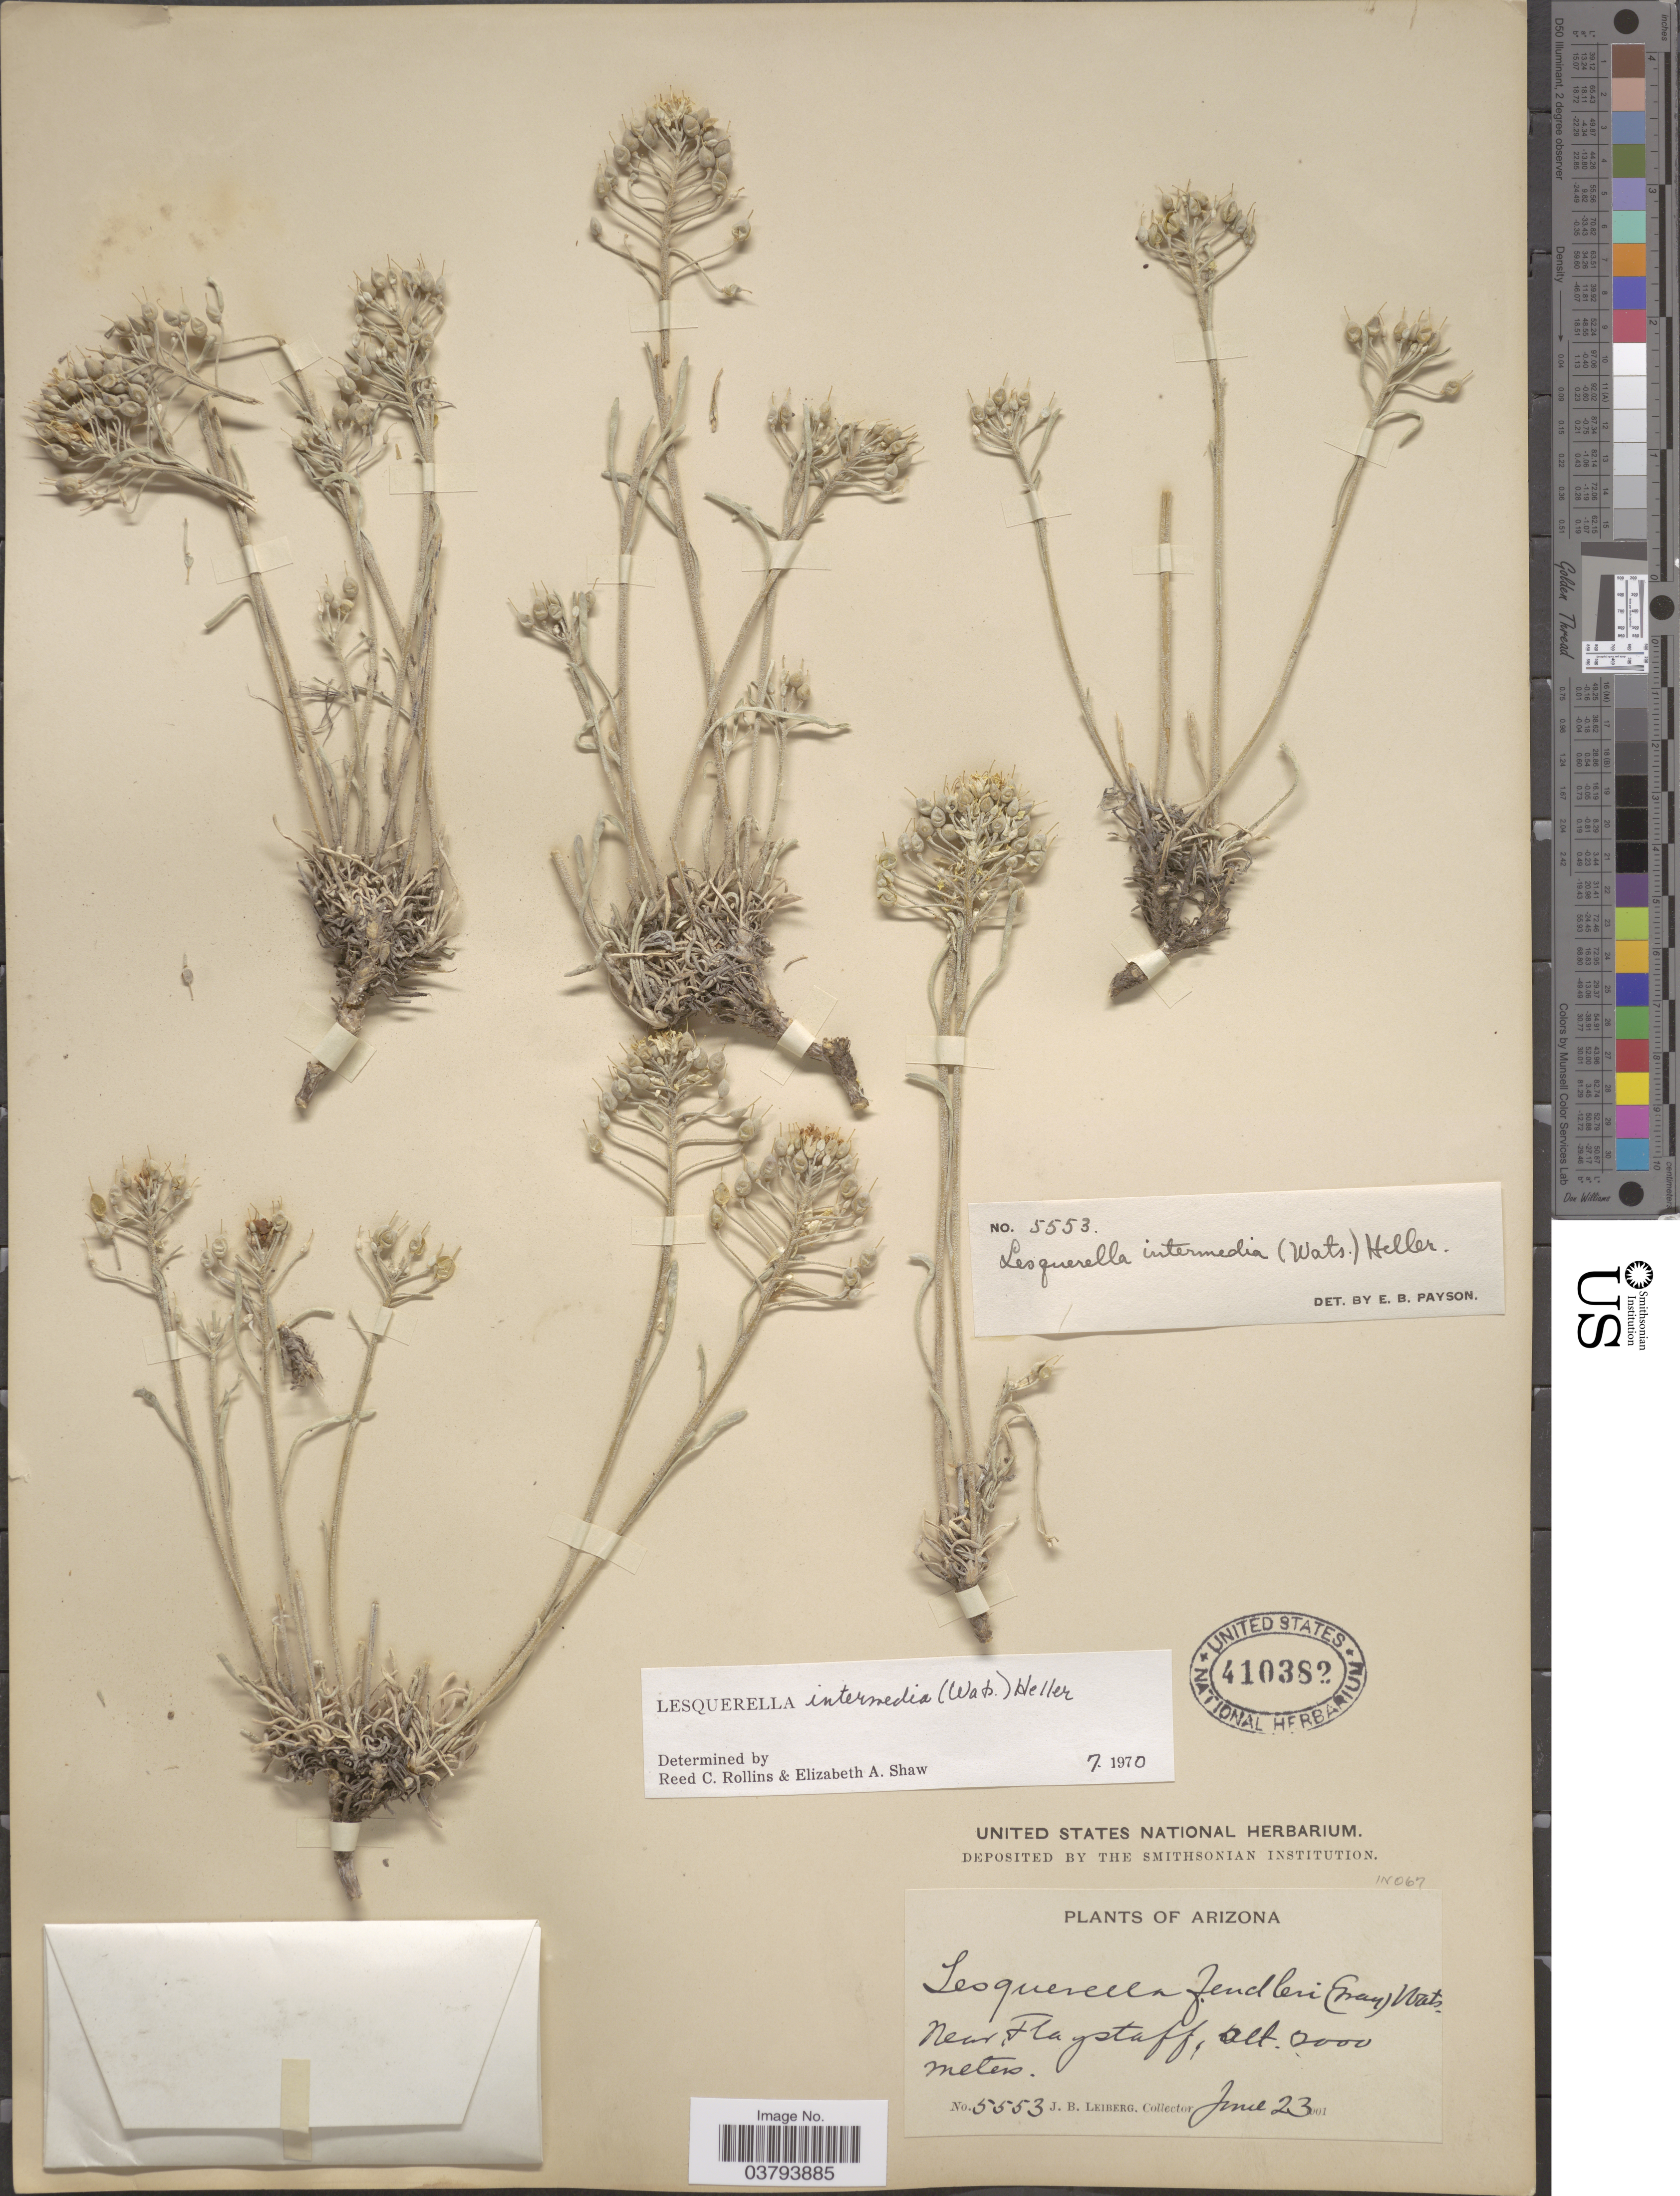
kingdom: Plantae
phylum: Tracheophyta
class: Magnoliopsida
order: Brassicales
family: Brassicaceae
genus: Lesquerella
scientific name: Lesquerella intermedia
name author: (S. Watson) A. Heller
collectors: J. B. Leiberg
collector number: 5553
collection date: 1901-06-23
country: United States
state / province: Arizona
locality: Near Flagstaff.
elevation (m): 2000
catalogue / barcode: US 410382